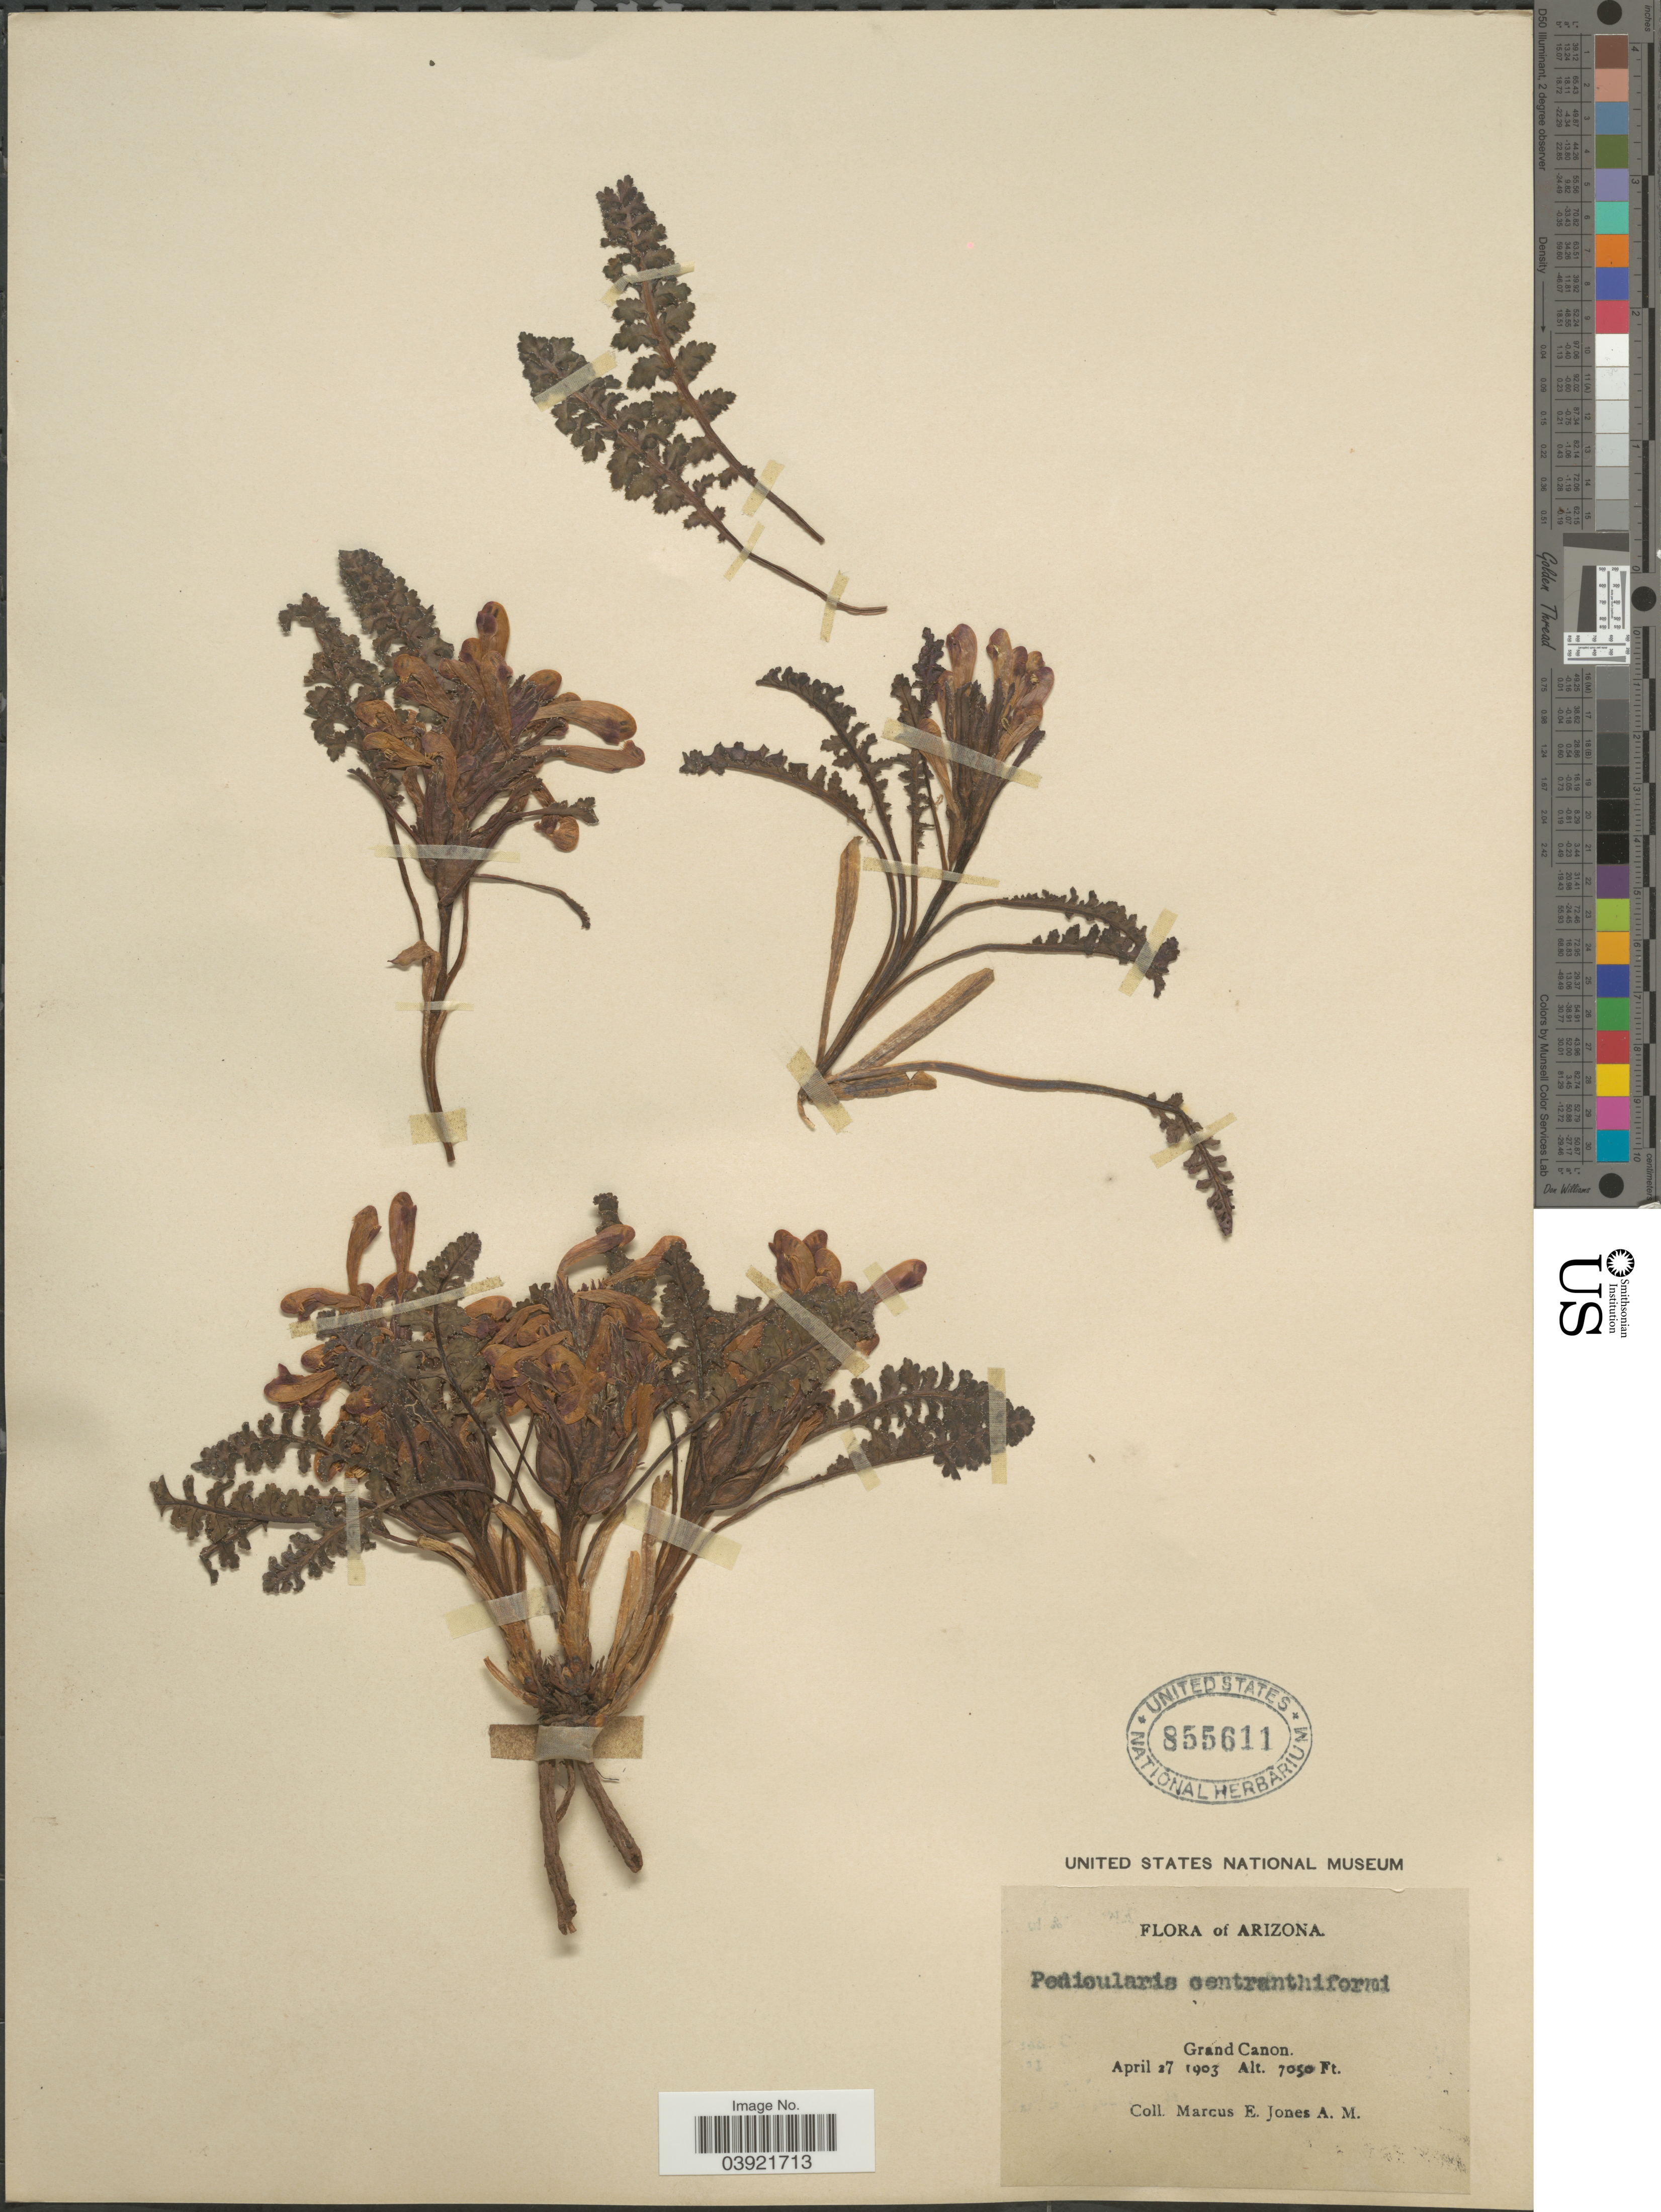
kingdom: Plantae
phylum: Tracheophyta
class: Magnoliopsida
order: Lamiales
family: Orobanchaceae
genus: Pedicularis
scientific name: Pedicularis centranthera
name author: A. Gray in Emory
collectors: M. E. Jones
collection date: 1903-04-27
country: United States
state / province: Arizona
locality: Grand Canon.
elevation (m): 2149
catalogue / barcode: US 855611